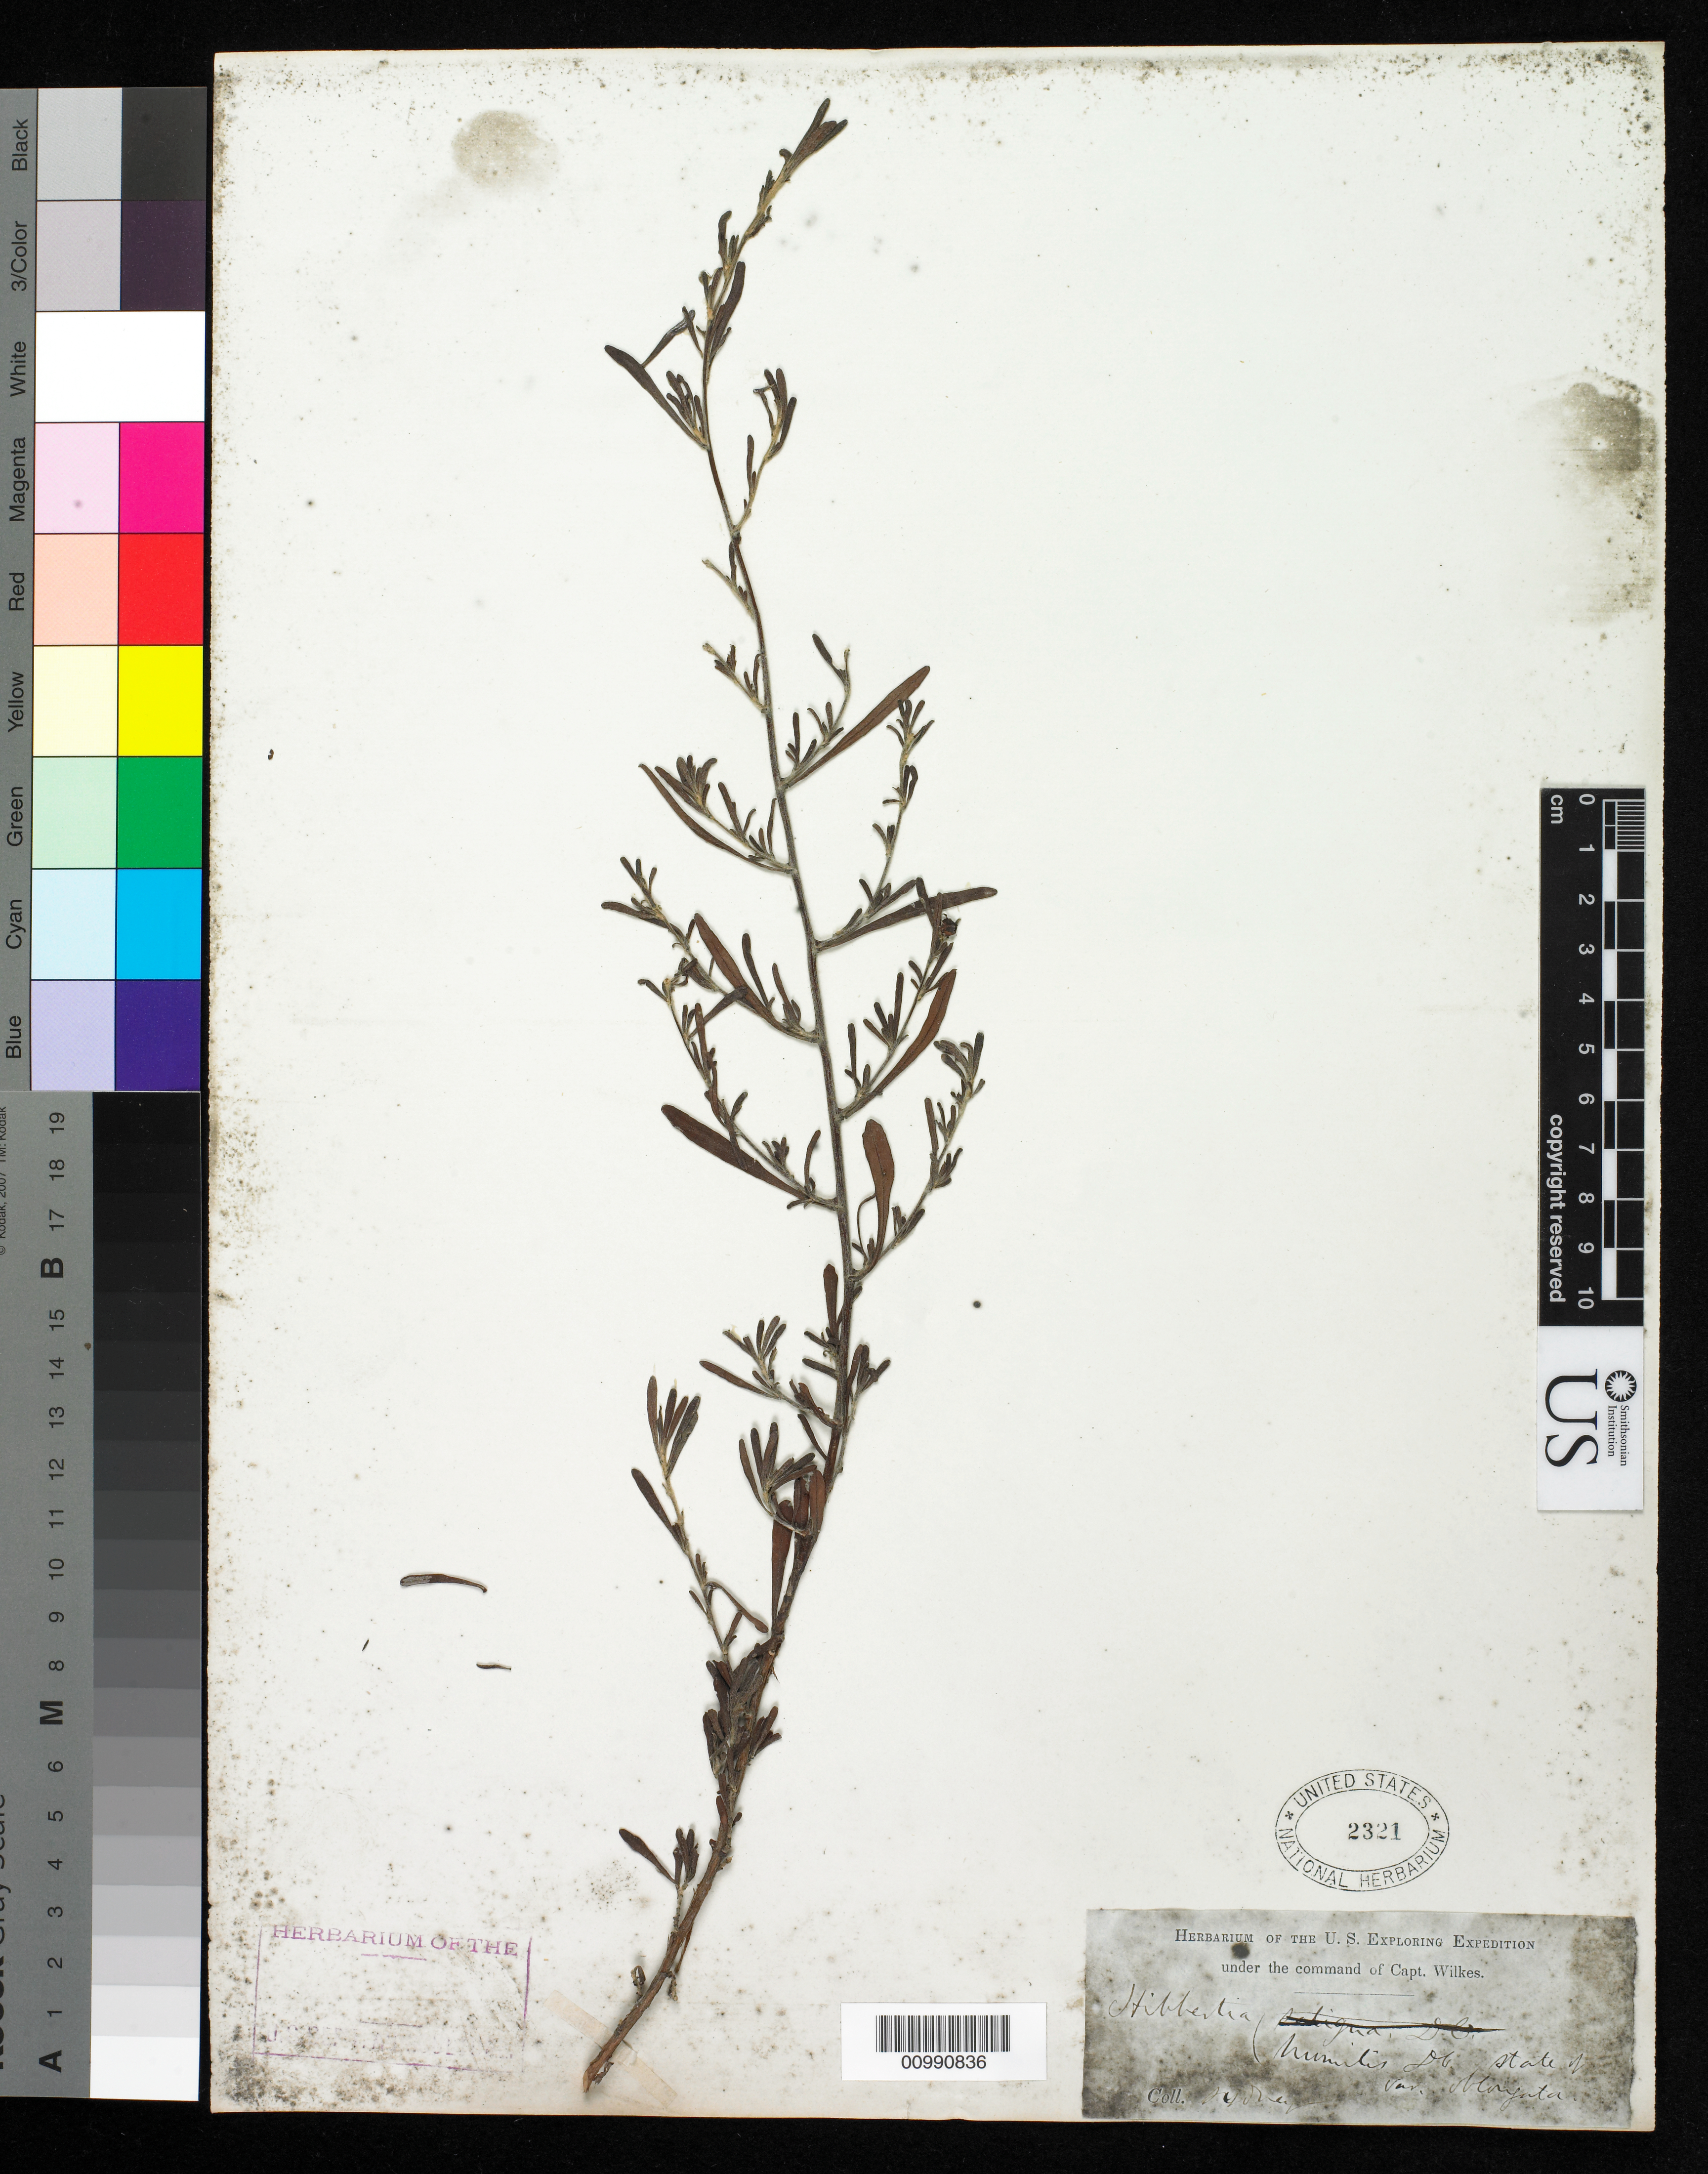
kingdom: Plantae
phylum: Tracheophyta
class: Magnoliopsida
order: Dilleniales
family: Dilleniaceae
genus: Hibbertia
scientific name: Hibbertia humilis var. oblongata, ined.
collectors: Wilkes Explor. Exped.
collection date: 1838/1842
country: Australia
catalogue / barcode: US 2321